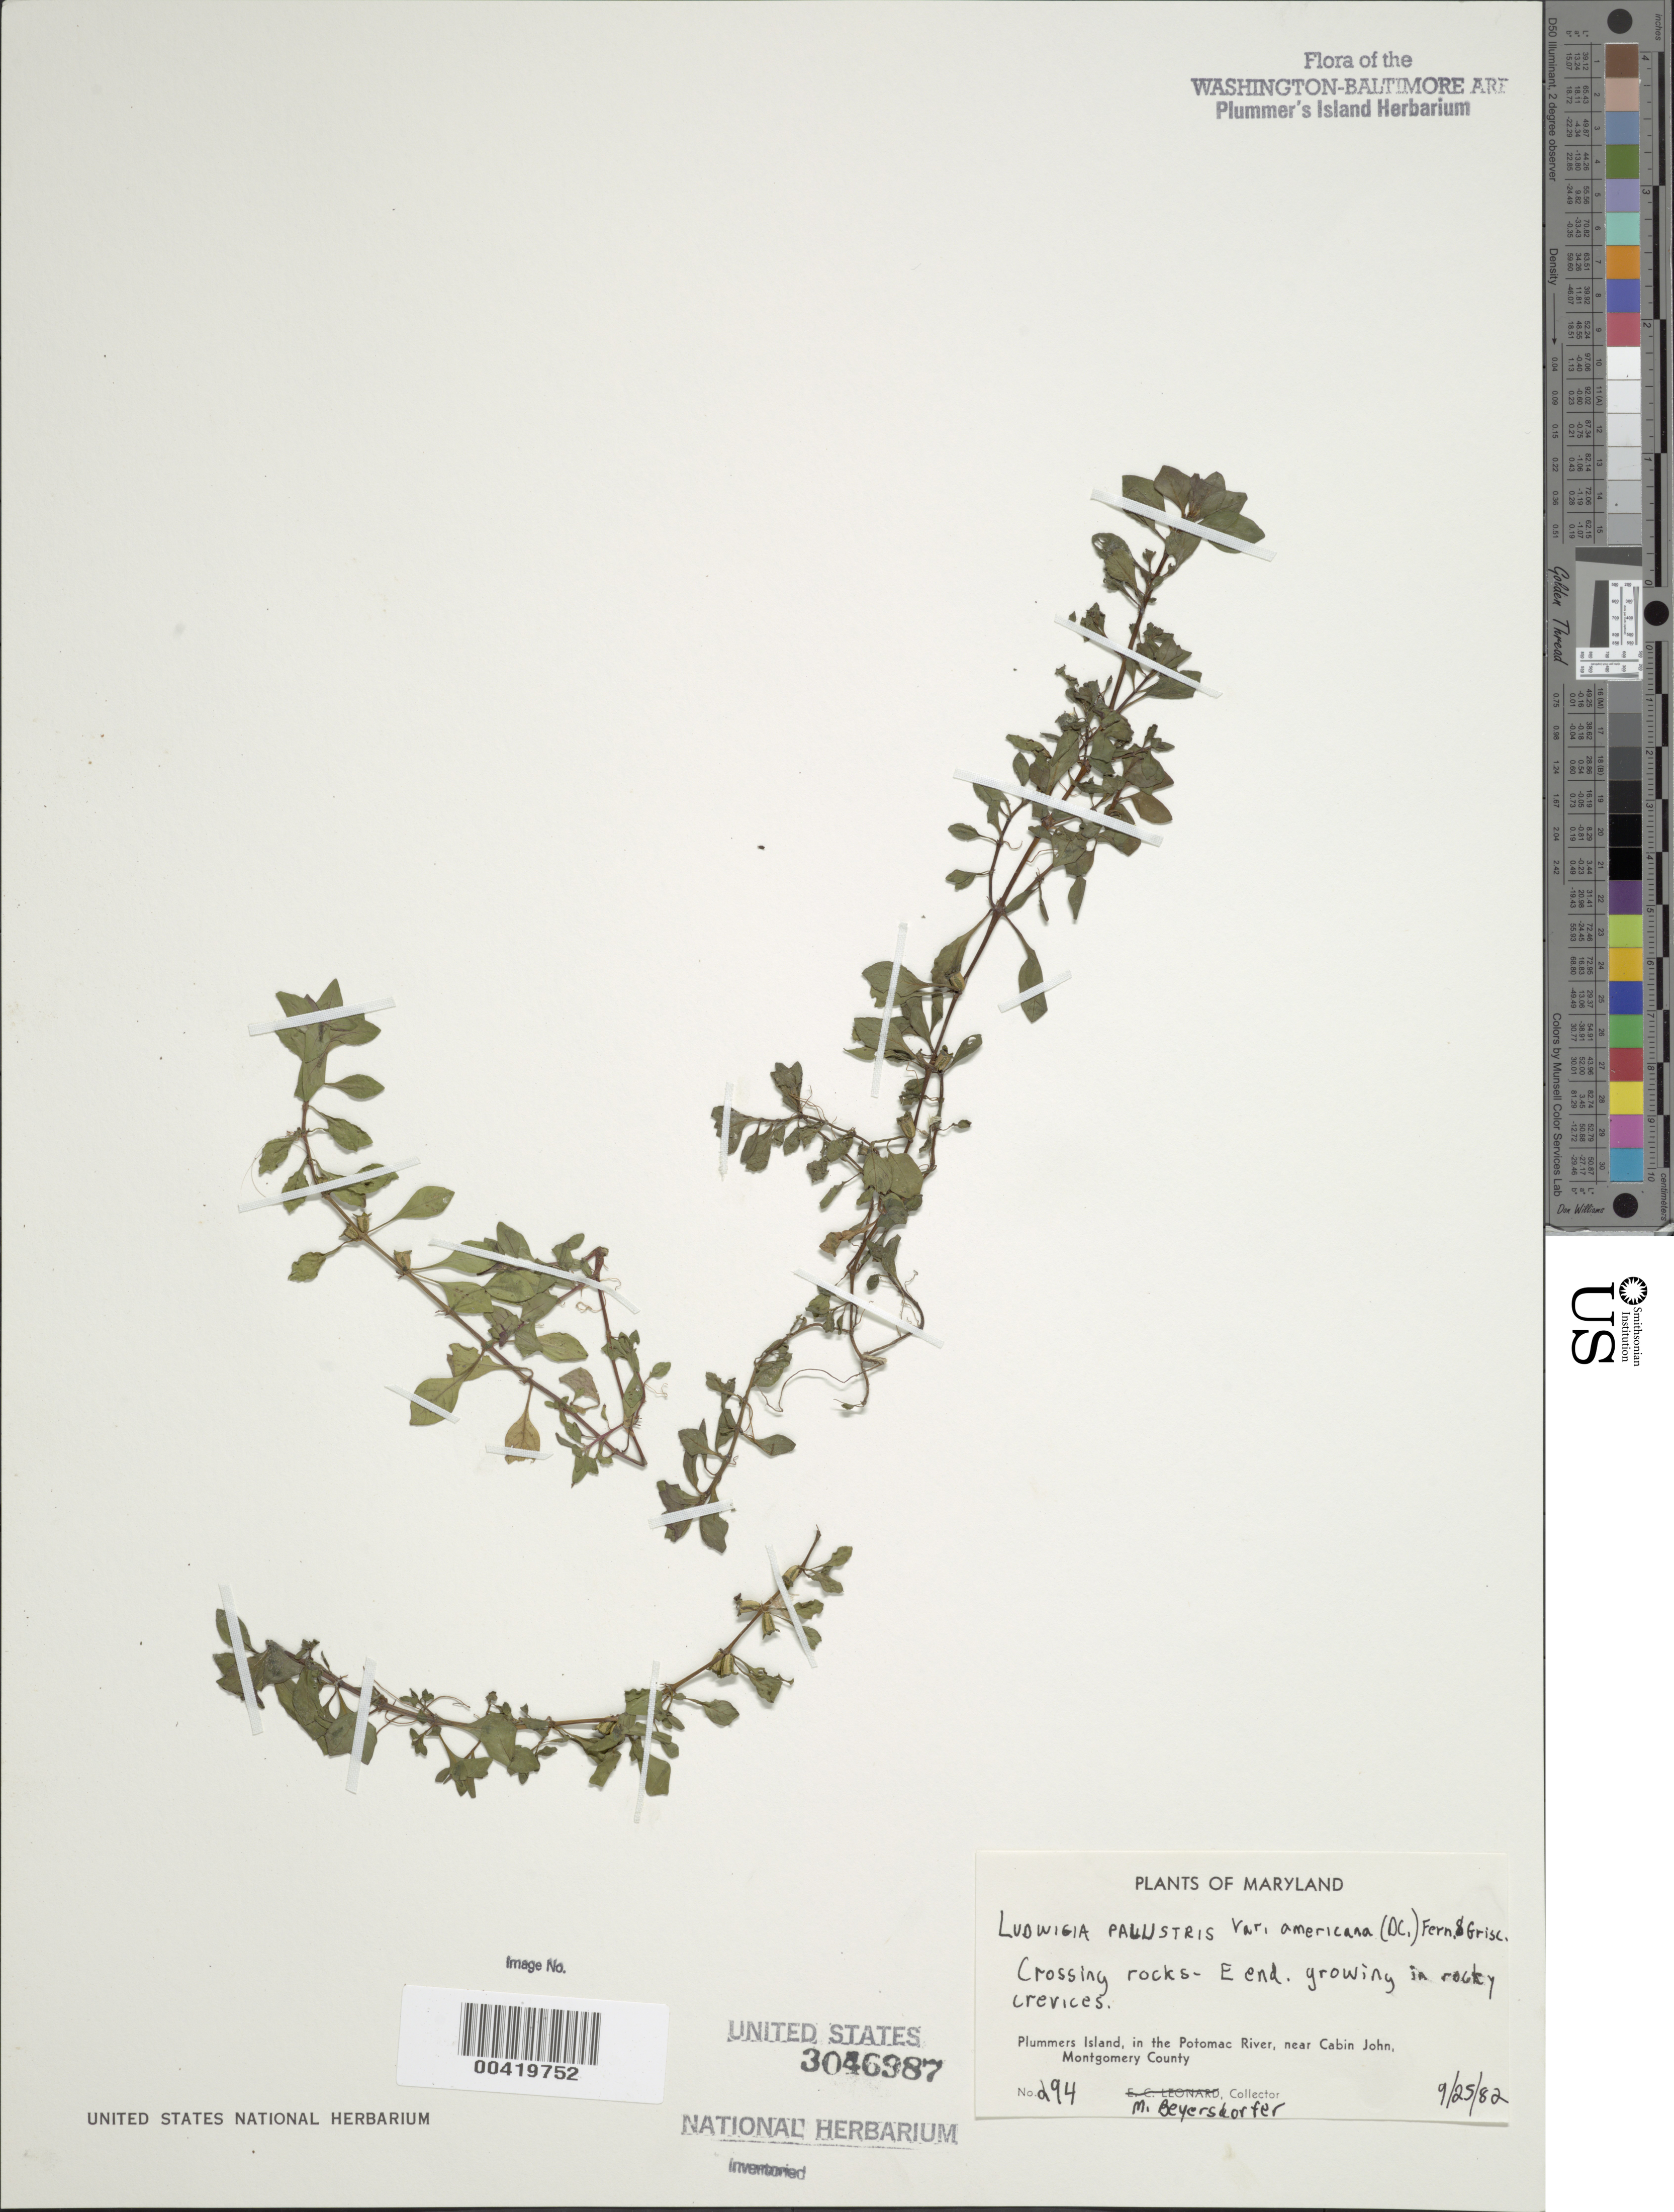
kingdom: Plantae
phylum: Tracheophyta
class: Magnoliopsida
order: Myrtales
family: Onagraceae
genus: Ludwigia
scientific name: Ludwigia palustris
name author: (L.) Elliott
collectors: M. Beyersdorfer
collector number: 294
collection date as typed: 25 Sep 1982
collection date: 1982-09-25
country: United States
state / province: Maryland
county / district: Montgomery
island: Plummers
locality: Plummer's Island; Crossing Rocks - east end C. & O. Canal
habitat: Rocky crevices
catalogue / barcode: US 3046987